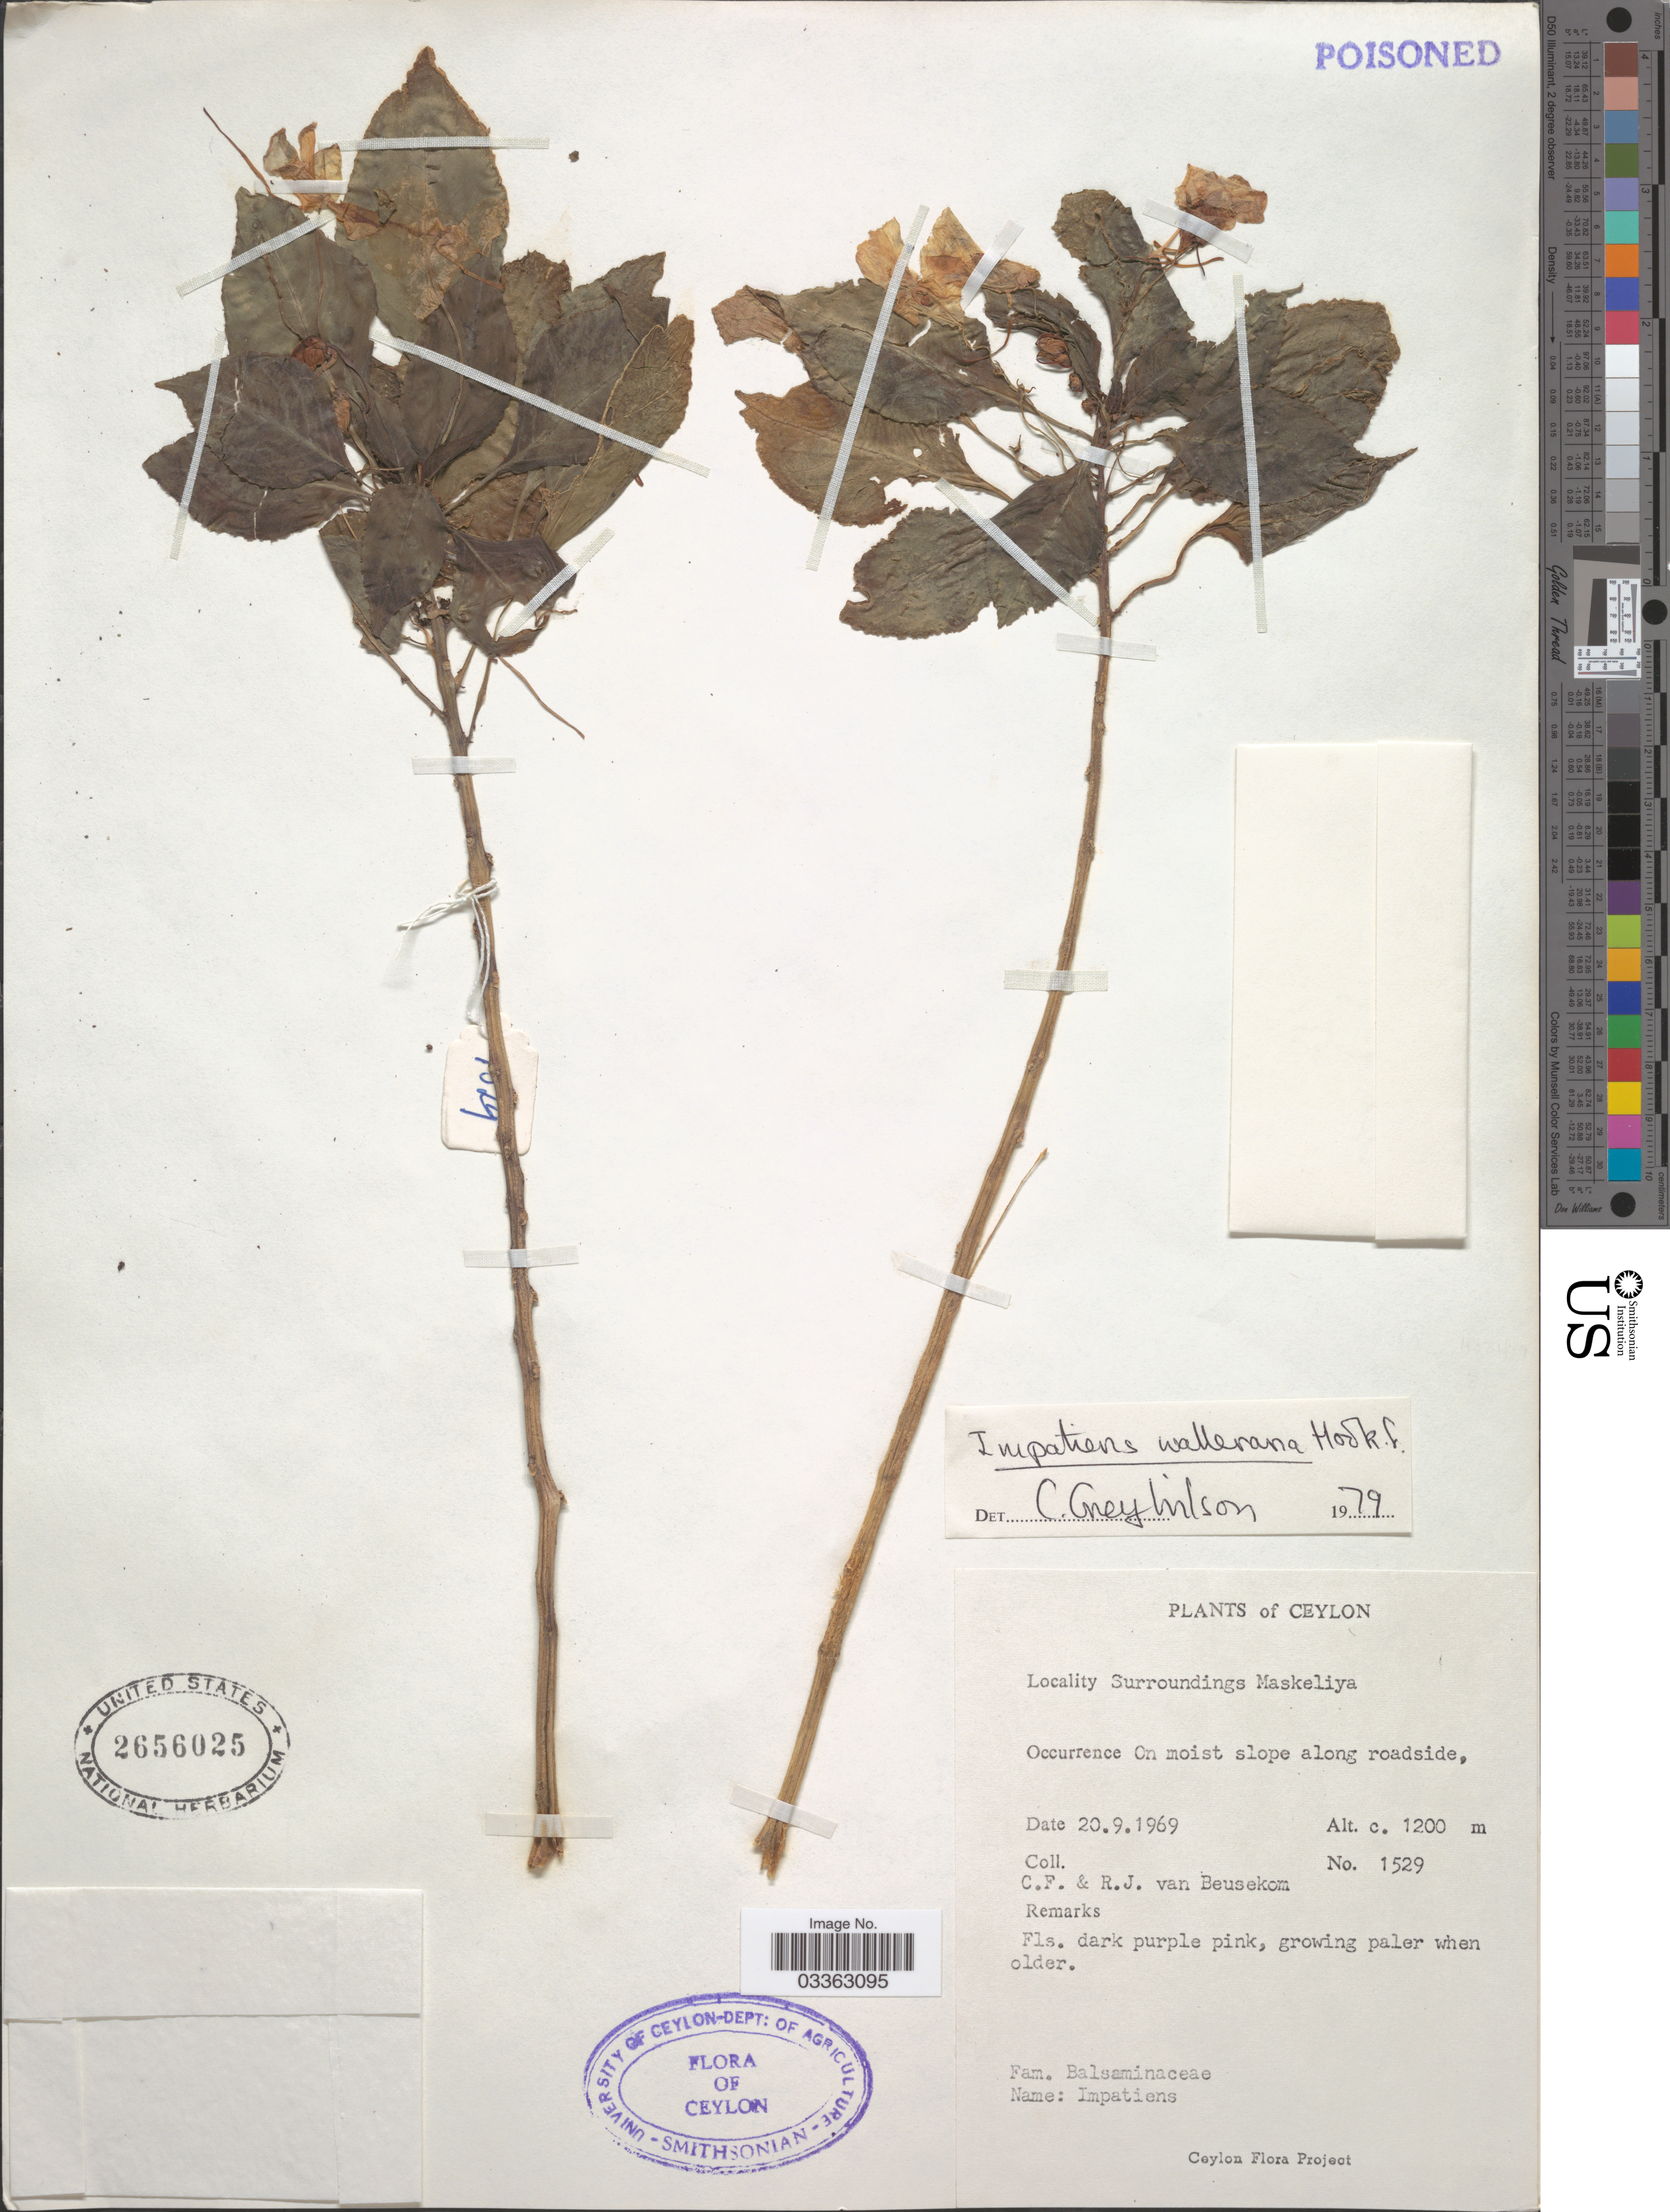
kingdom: Plantae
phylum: Tracheophyta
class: Magnoliopsida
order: Ericales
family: Balsaminaceae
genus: Impatiens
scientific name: Impatiens walleriana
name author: Hook. f.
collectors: C. F. Beusekom & R. Van Beusekom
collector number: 1529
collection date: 1969-09-20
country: Sri Lanka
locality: Ceylon, Surroundings Maskeliya.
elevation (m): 1200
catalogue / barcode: US 2656025